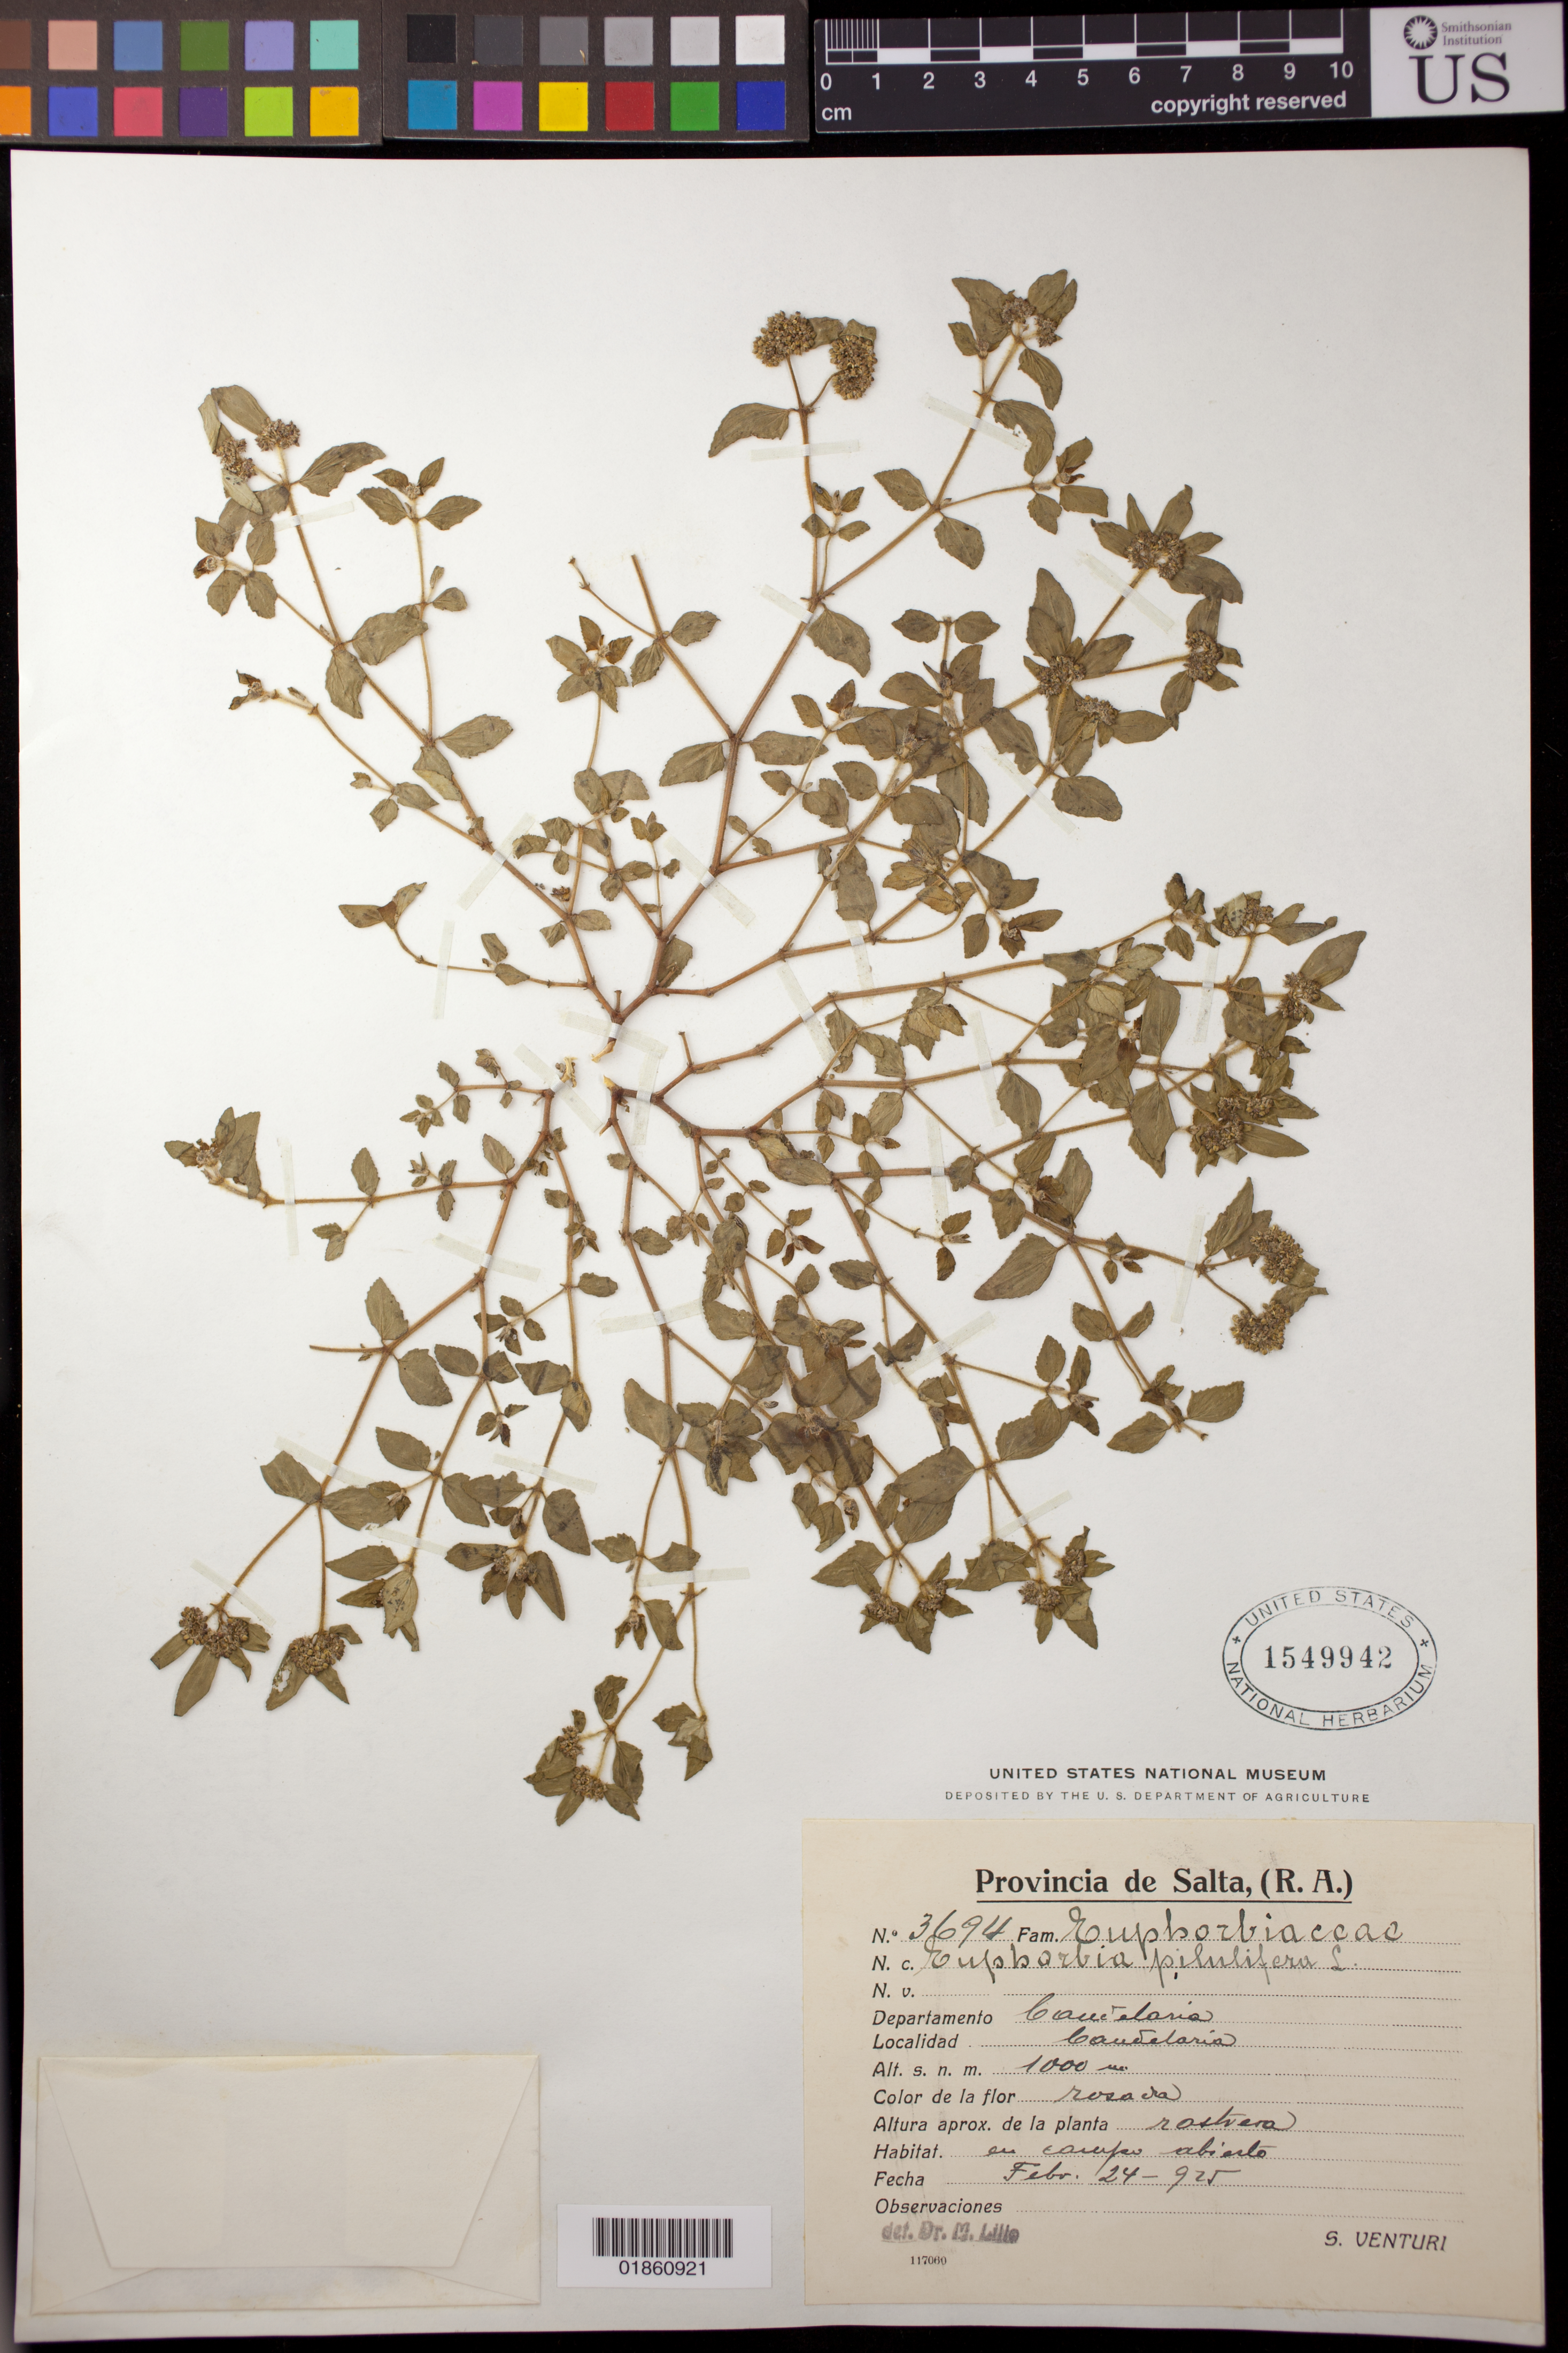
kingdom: Plantae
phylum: Tracheophyta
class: Magnoliopsida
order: Malpighiales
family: Euphorbiaceae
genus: Euphorbia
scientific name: Euphorbia hirta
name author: L.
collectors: S. Venturi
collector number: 3694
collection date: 1925-02-24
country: Argentina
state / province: Salta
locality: Candelaria; Candelaria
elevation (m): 1000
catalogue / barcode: US 1549942